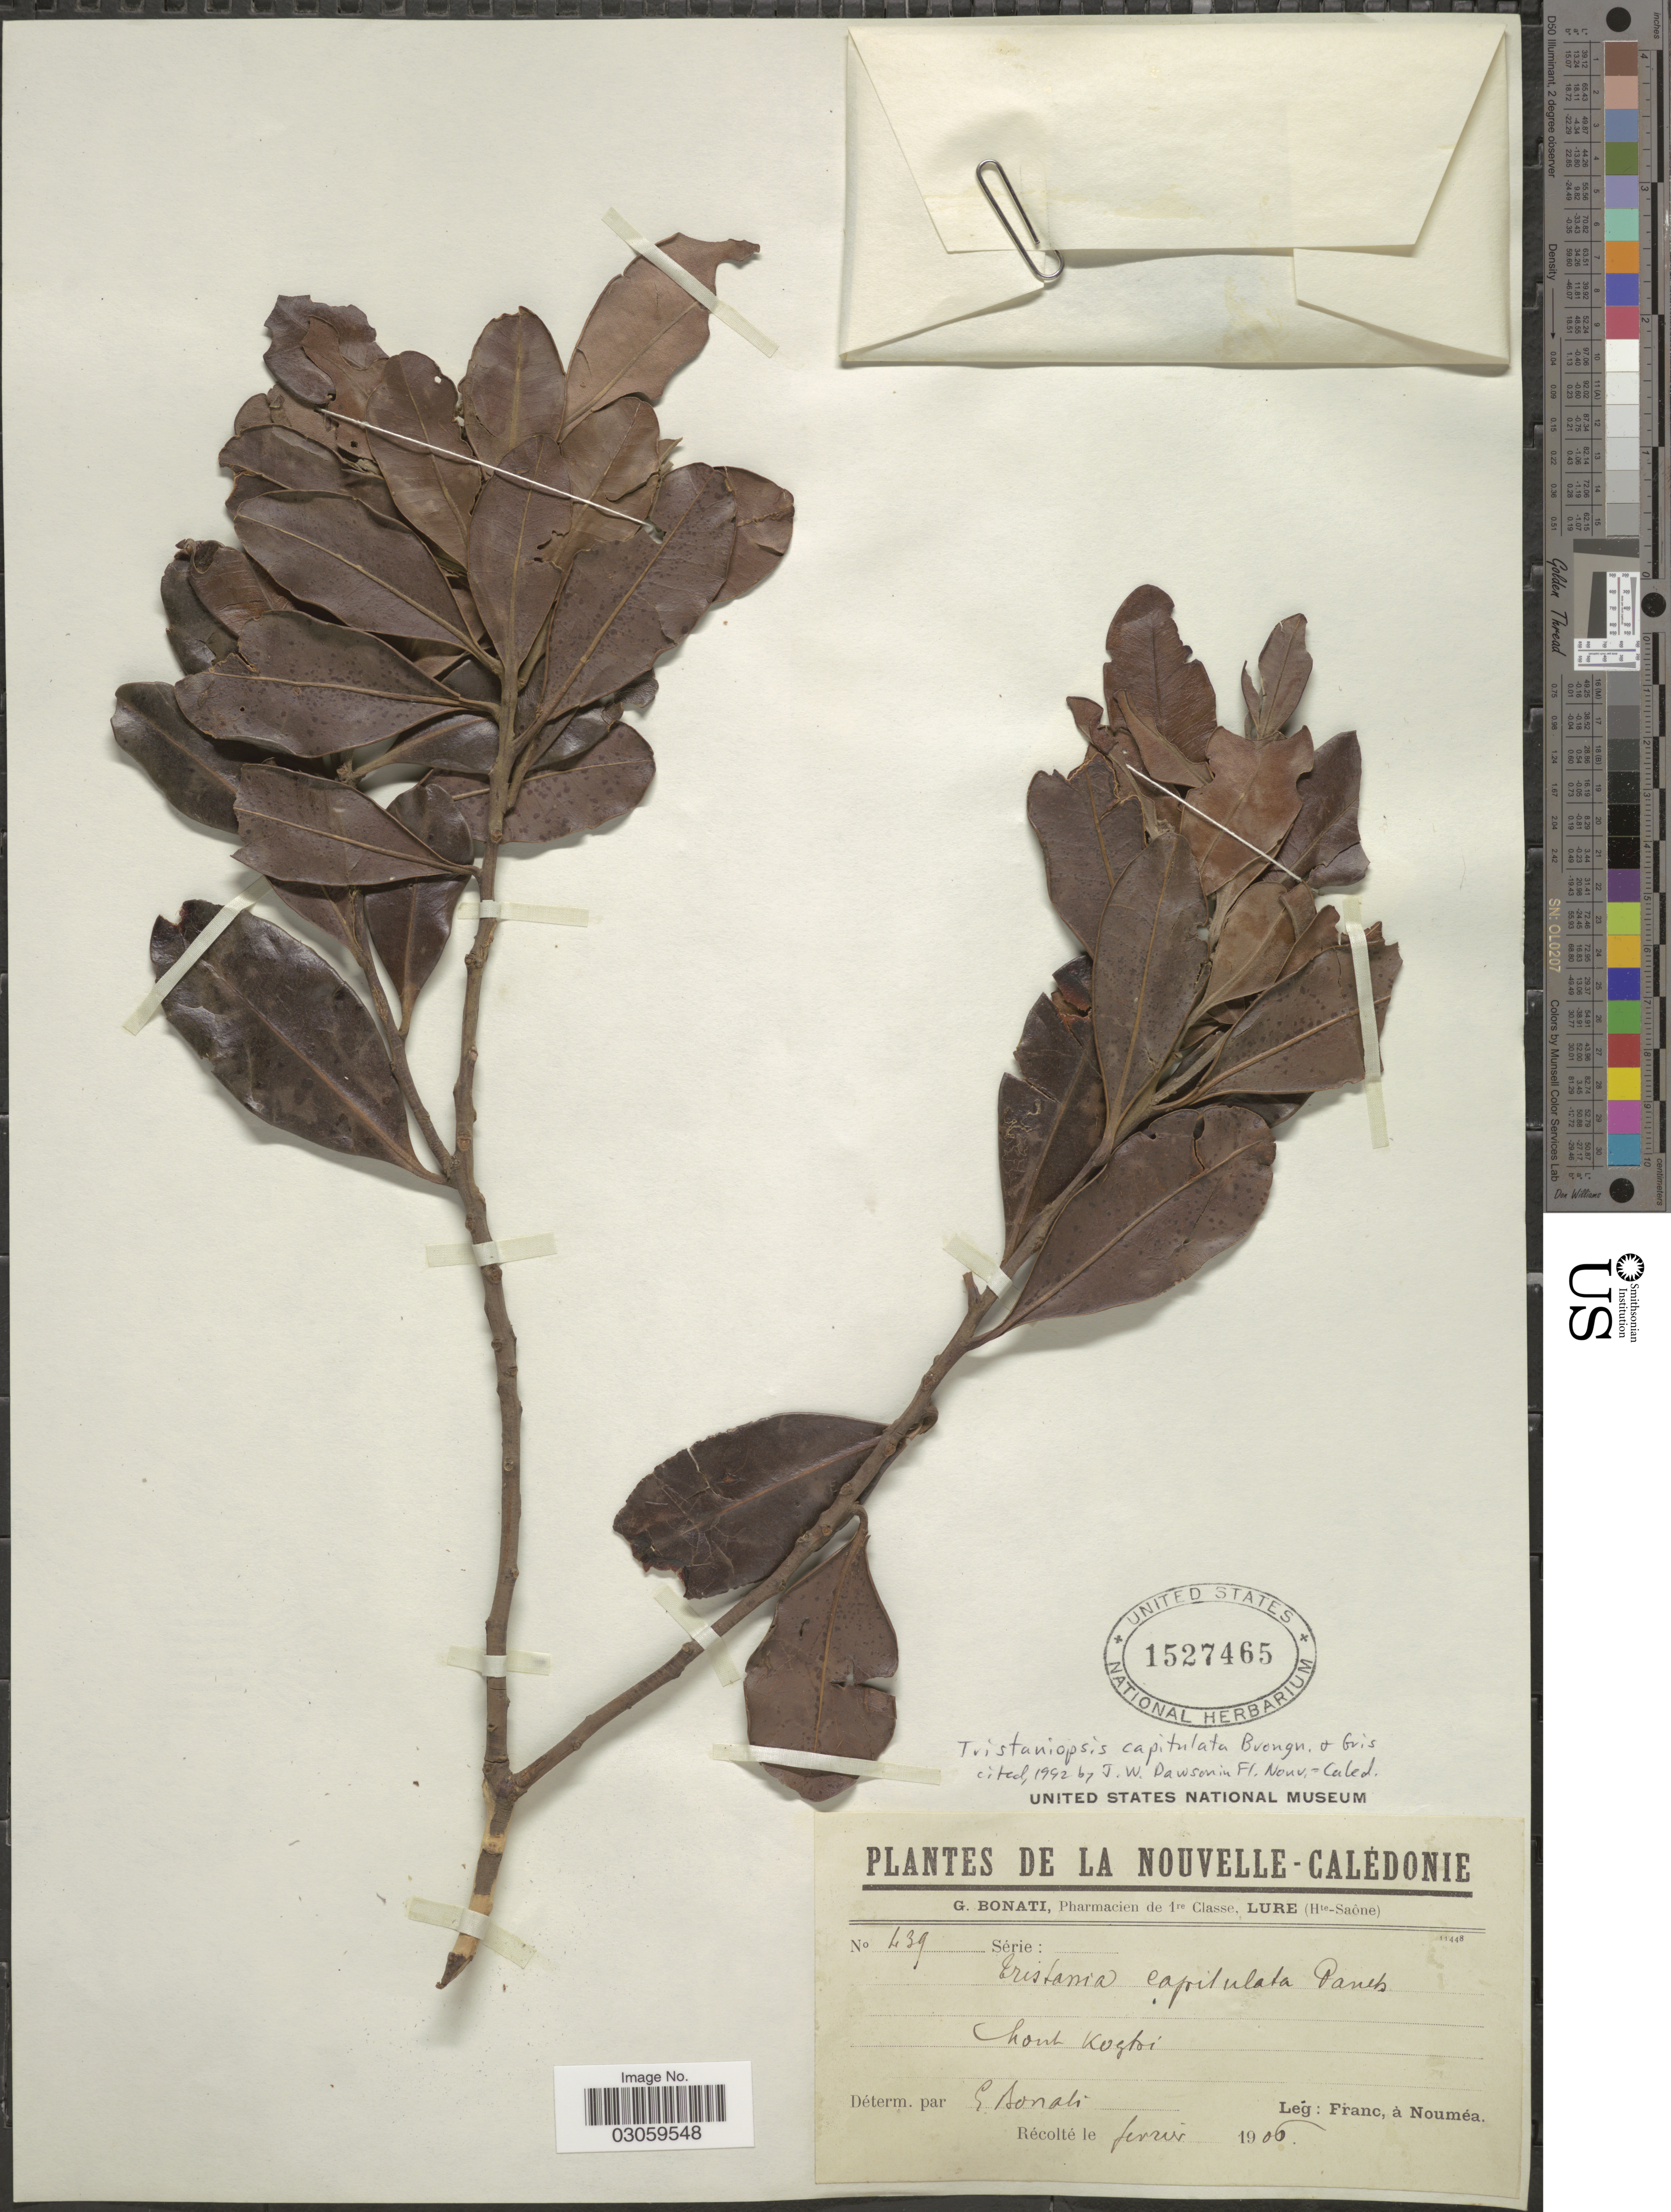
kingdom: Plantae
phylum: Tracheophyta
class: Magnoliopsida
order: Myrtales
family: Myrtaceae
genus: Tristaniopsis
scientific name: Tristaniopsis capitulata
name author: Brongn. & Gris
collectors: Franc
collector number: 439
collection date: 1906-02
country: New Caledonia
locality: Nouvelle-Calédonie. Mont Koghai.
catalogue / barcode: US 1527465